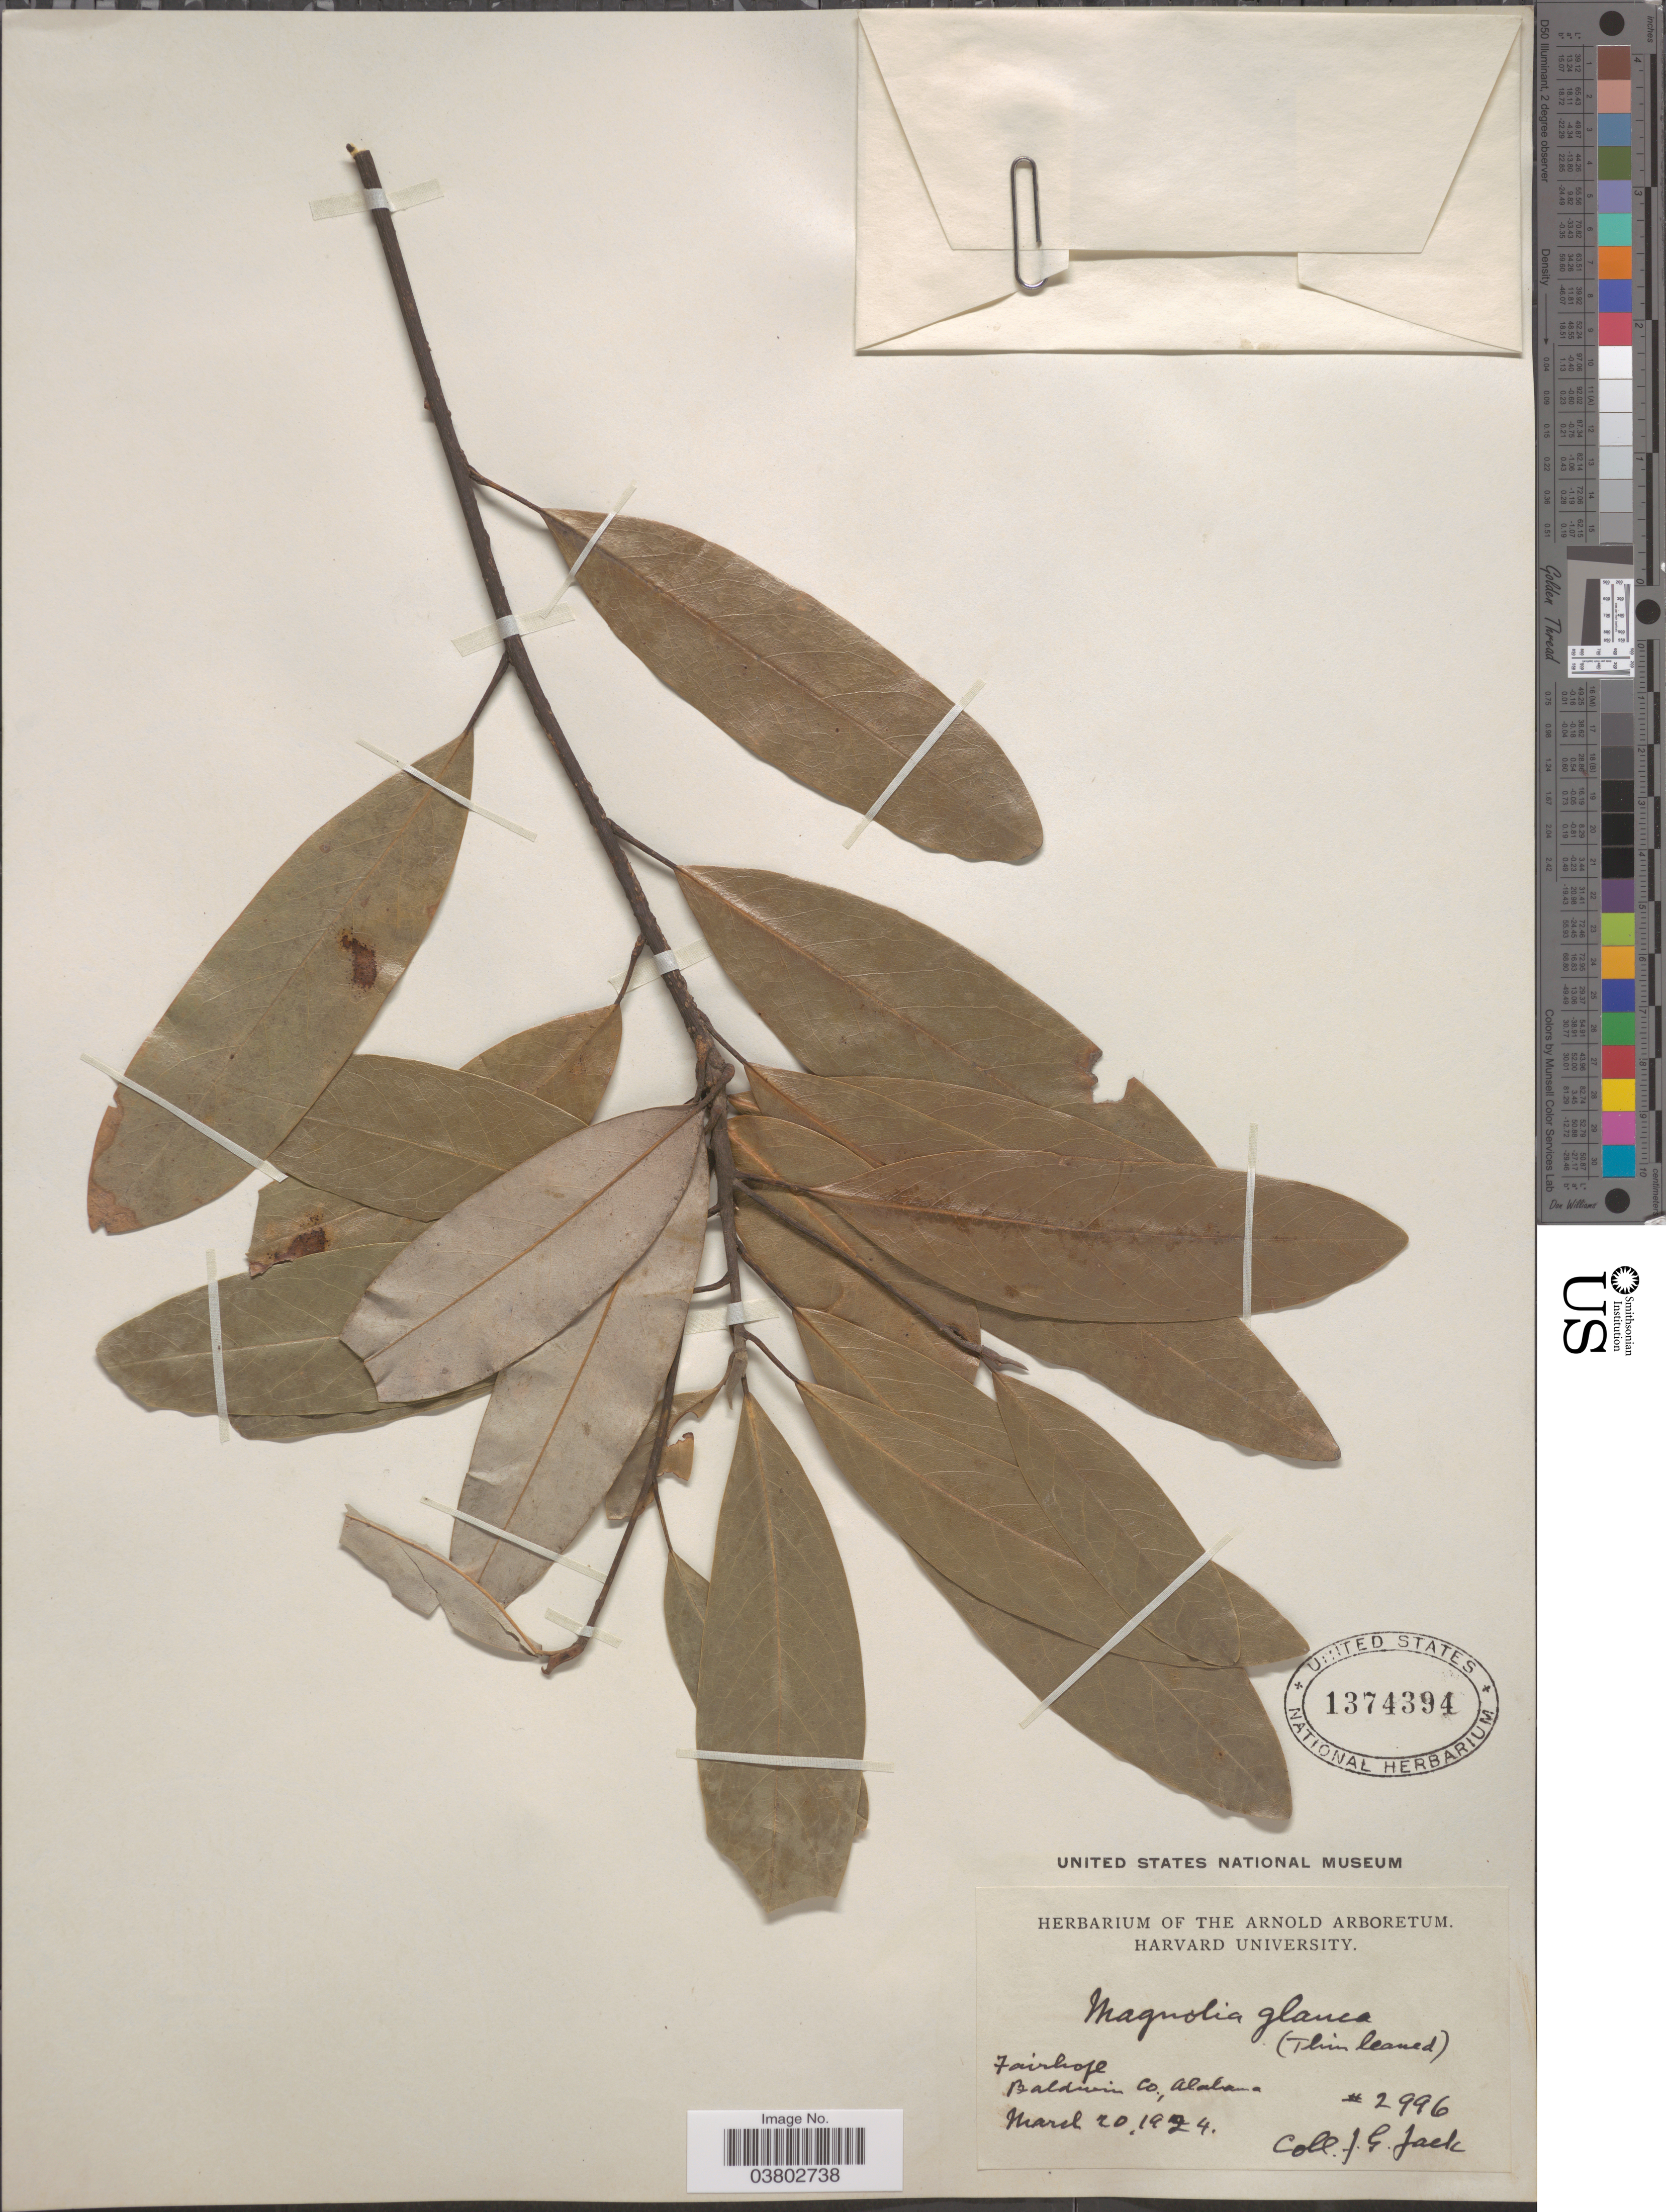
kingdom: Plantae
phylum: Tracheophyta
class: Magnoliopsida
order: Magnoliales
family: Magnoliaceae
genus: Magnolia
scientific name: Magnolia virginiana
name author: L.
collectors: J. G. Jack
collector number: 2996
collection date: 1924-03-20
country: United States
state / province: Alabama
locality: Fairhope. Baldwin Co.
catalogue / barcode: US 1374394